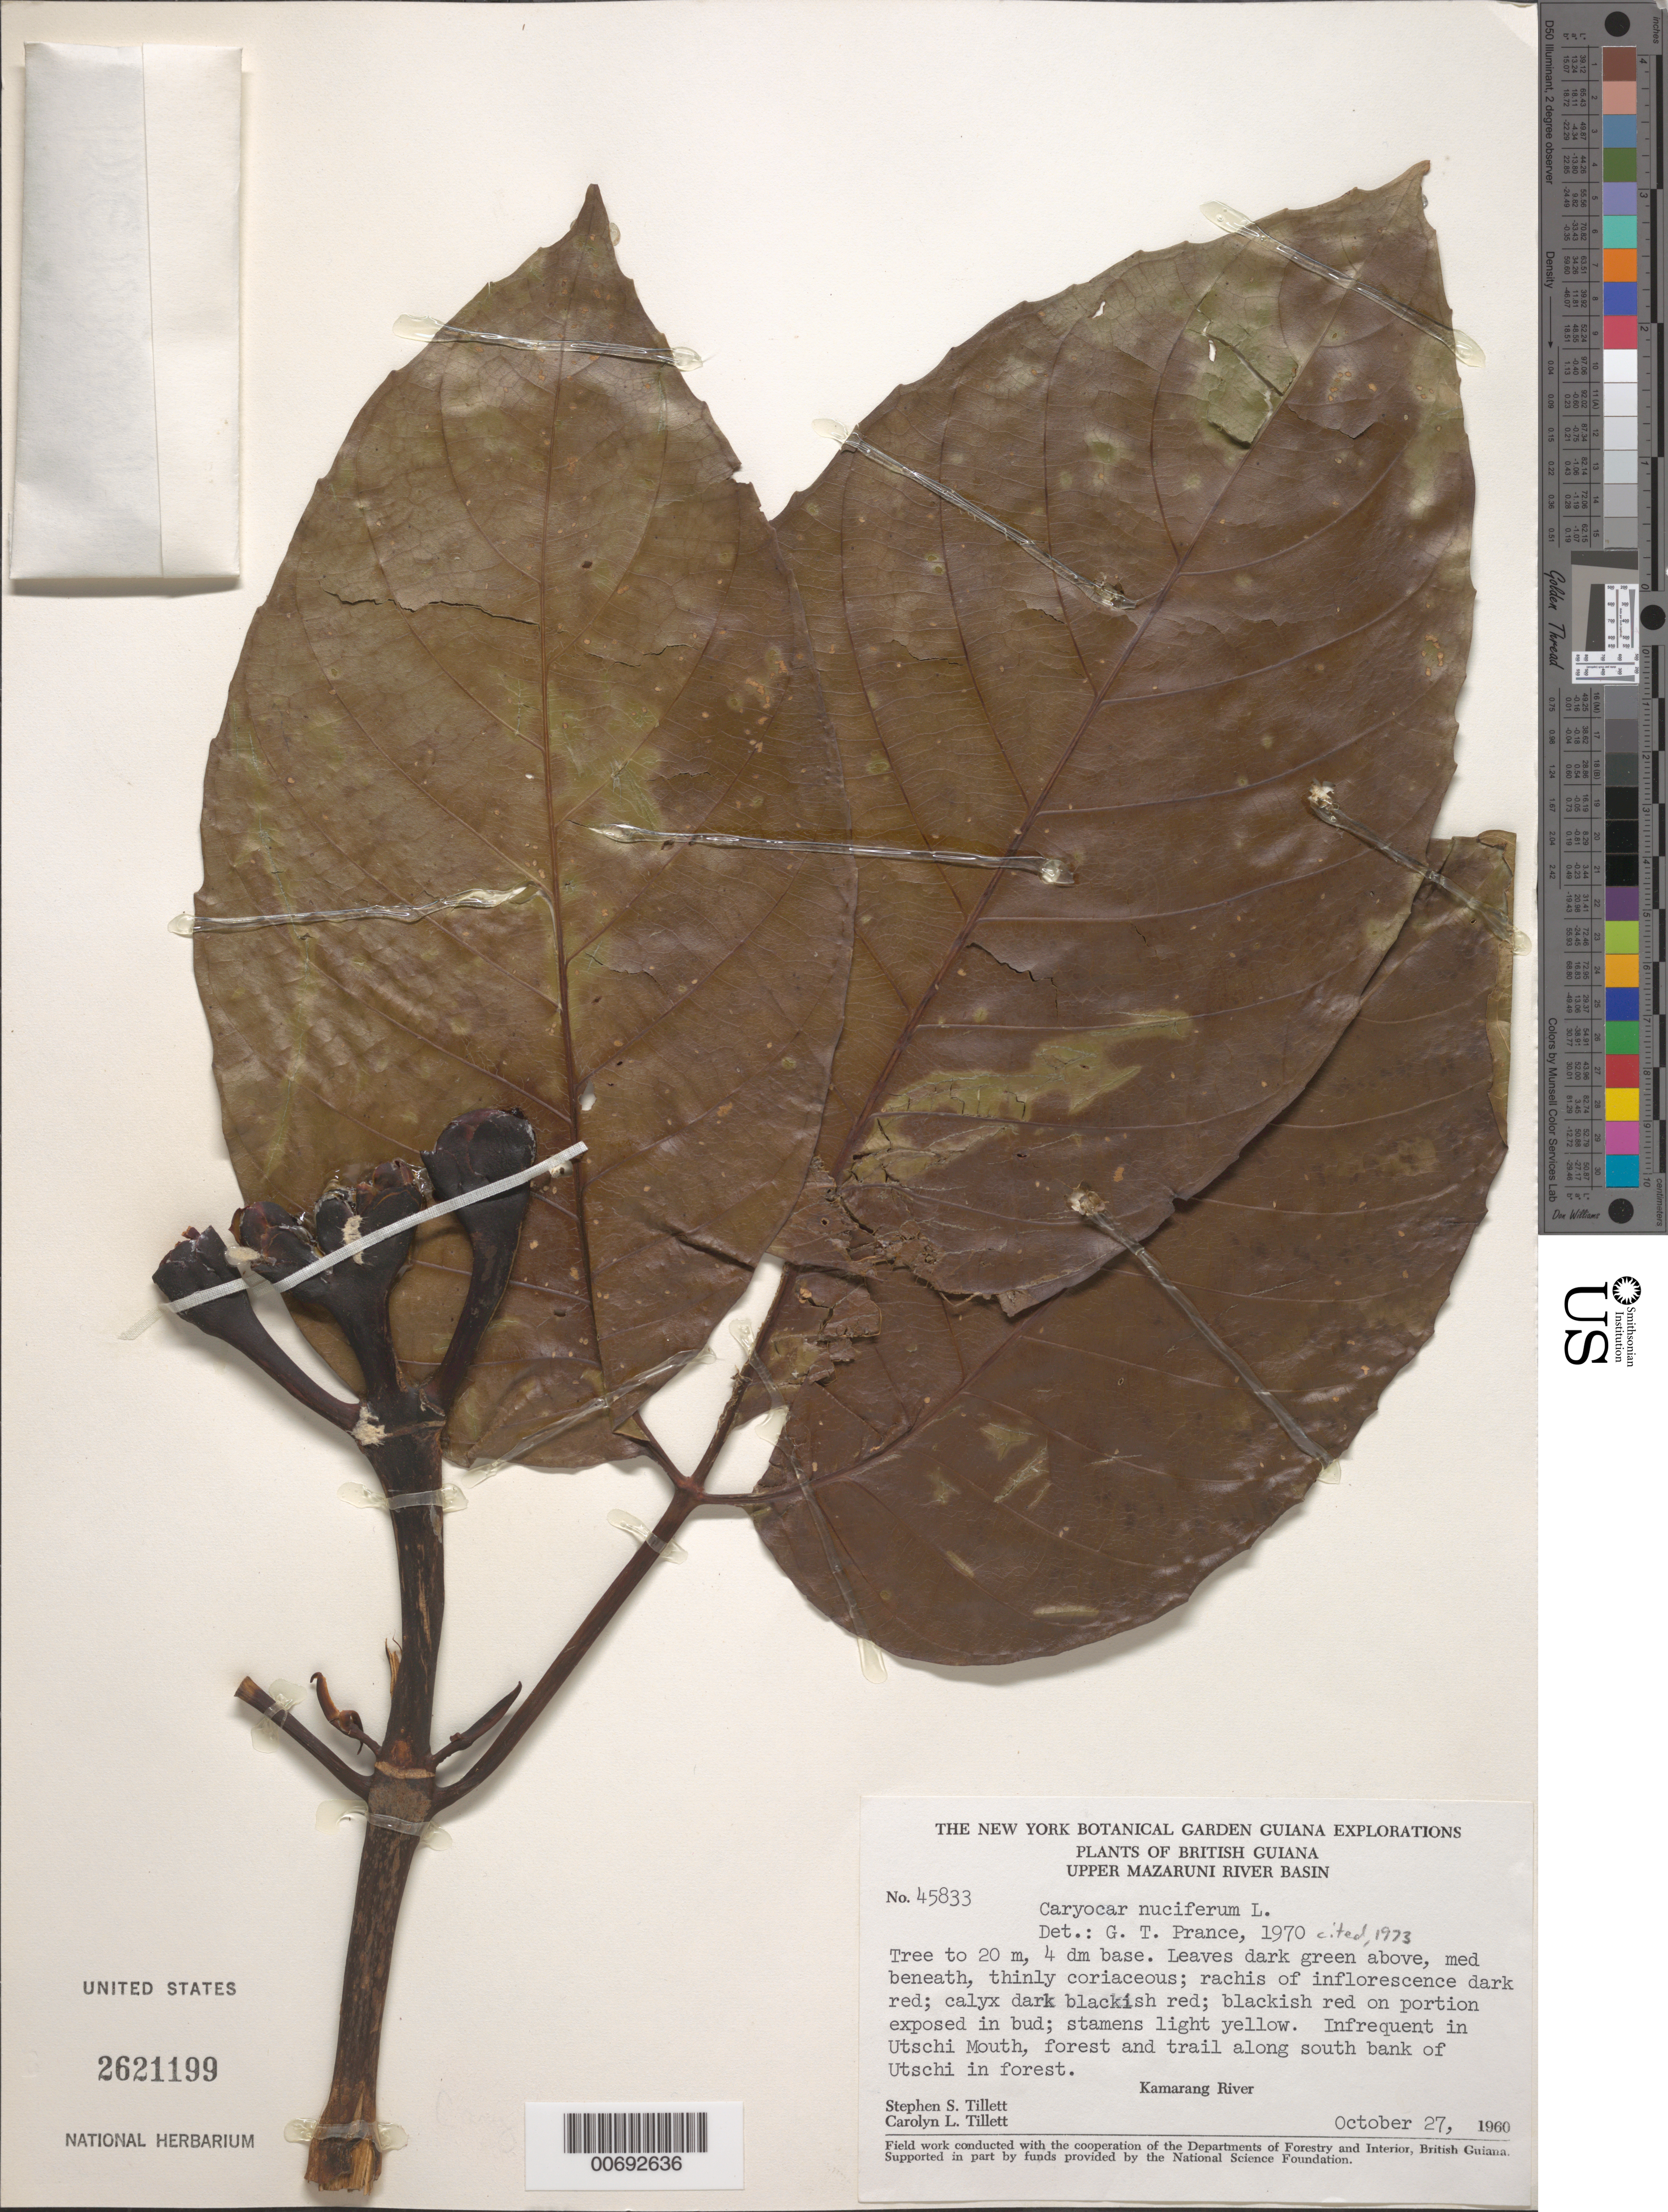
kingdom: Plantae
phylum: Tracheophyta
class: Magnoliopsida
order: Malpighiales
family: Caryocaraceae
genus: Caryocar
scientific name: Caryocar nuciferum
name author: L.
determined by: Prance, G. T.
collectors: S. S. Tillett, C. L. Tillett & R. Boyan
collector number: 45833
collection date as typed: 27-Oct-60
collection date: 1960-10-27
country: Guyana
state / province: Cuyuni-Mazaruni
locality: Kamarang R., above Utschi R. mouth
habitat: Forest and trail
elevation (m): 550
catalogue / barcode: US 2621199